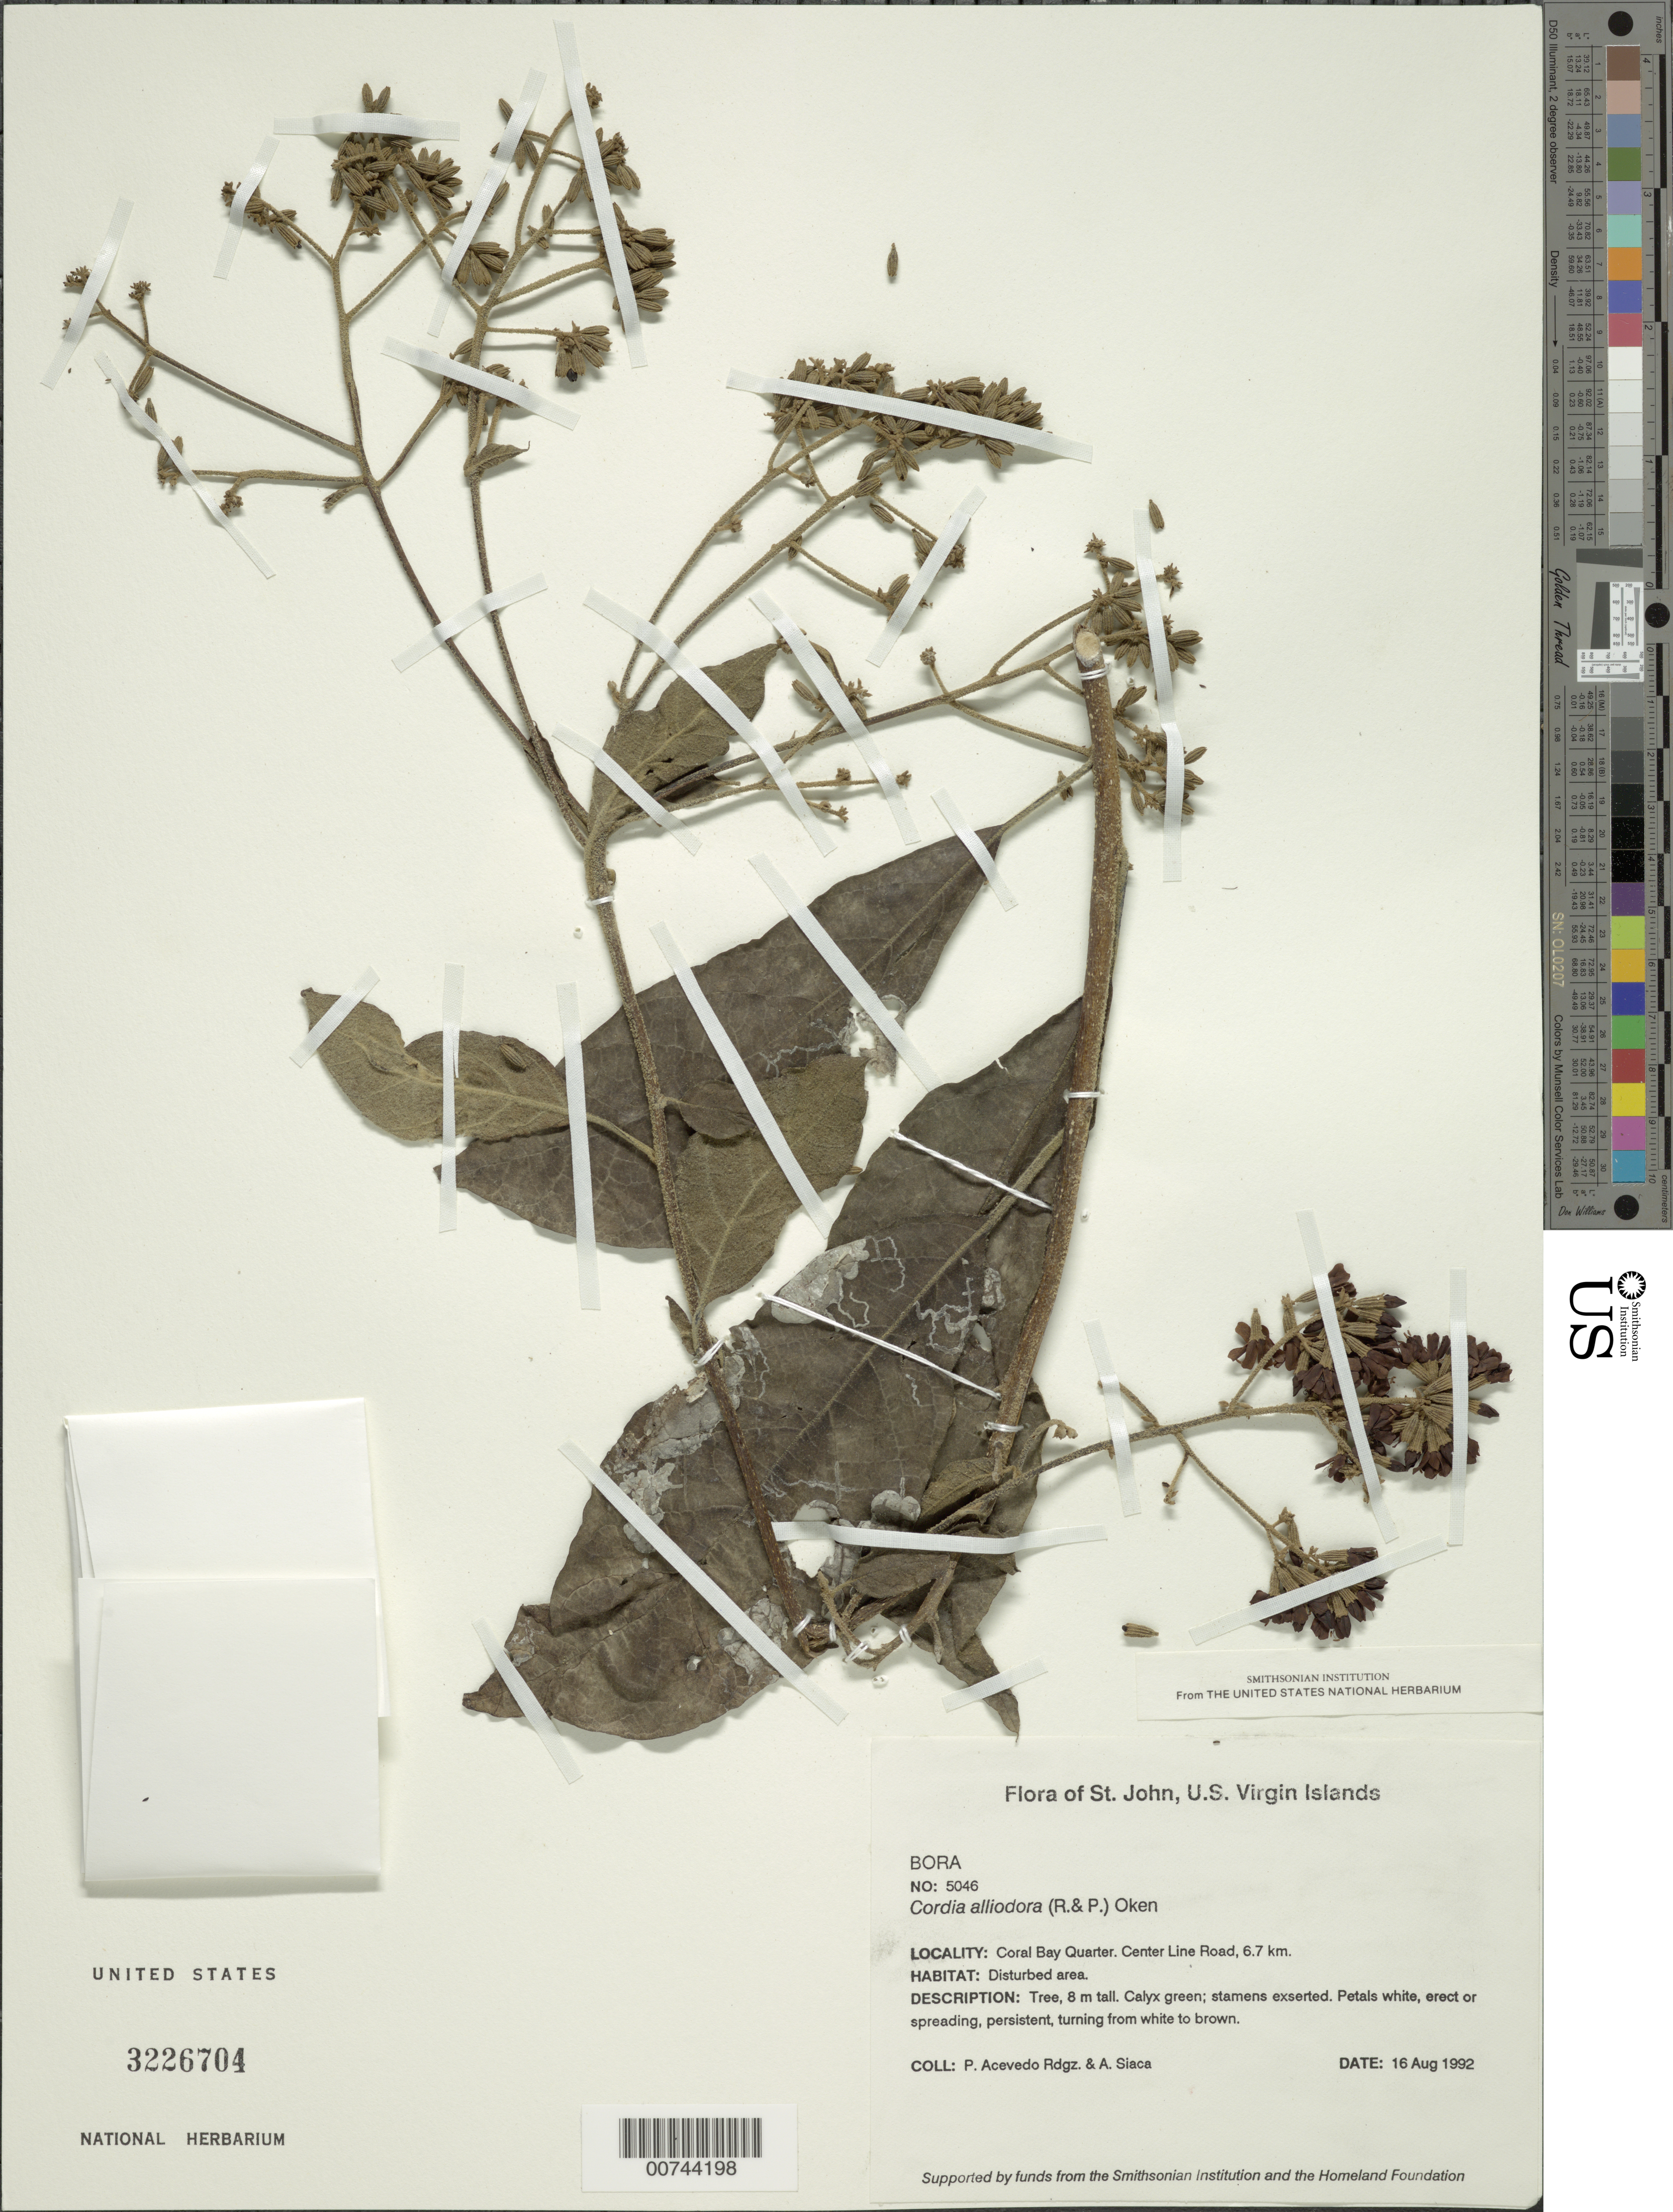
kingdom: Plantae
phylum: Tracheophyta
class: Magnoliopsida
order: Boraginales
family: Cordiaceae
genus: Cordia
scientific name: Cordia alliodora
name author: (Ruiz & Pav.) Oken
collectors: P. Acevedo-Rodr. & A. Siaca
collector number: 5046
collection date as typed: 16 Aug 1992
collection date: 1992-08-16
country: U.S. Virgin Islands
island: St. John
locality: Coral Bay Quarter; Center Line Road, 6.7 km.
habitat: Disturbed area.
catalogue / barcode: US 3226704